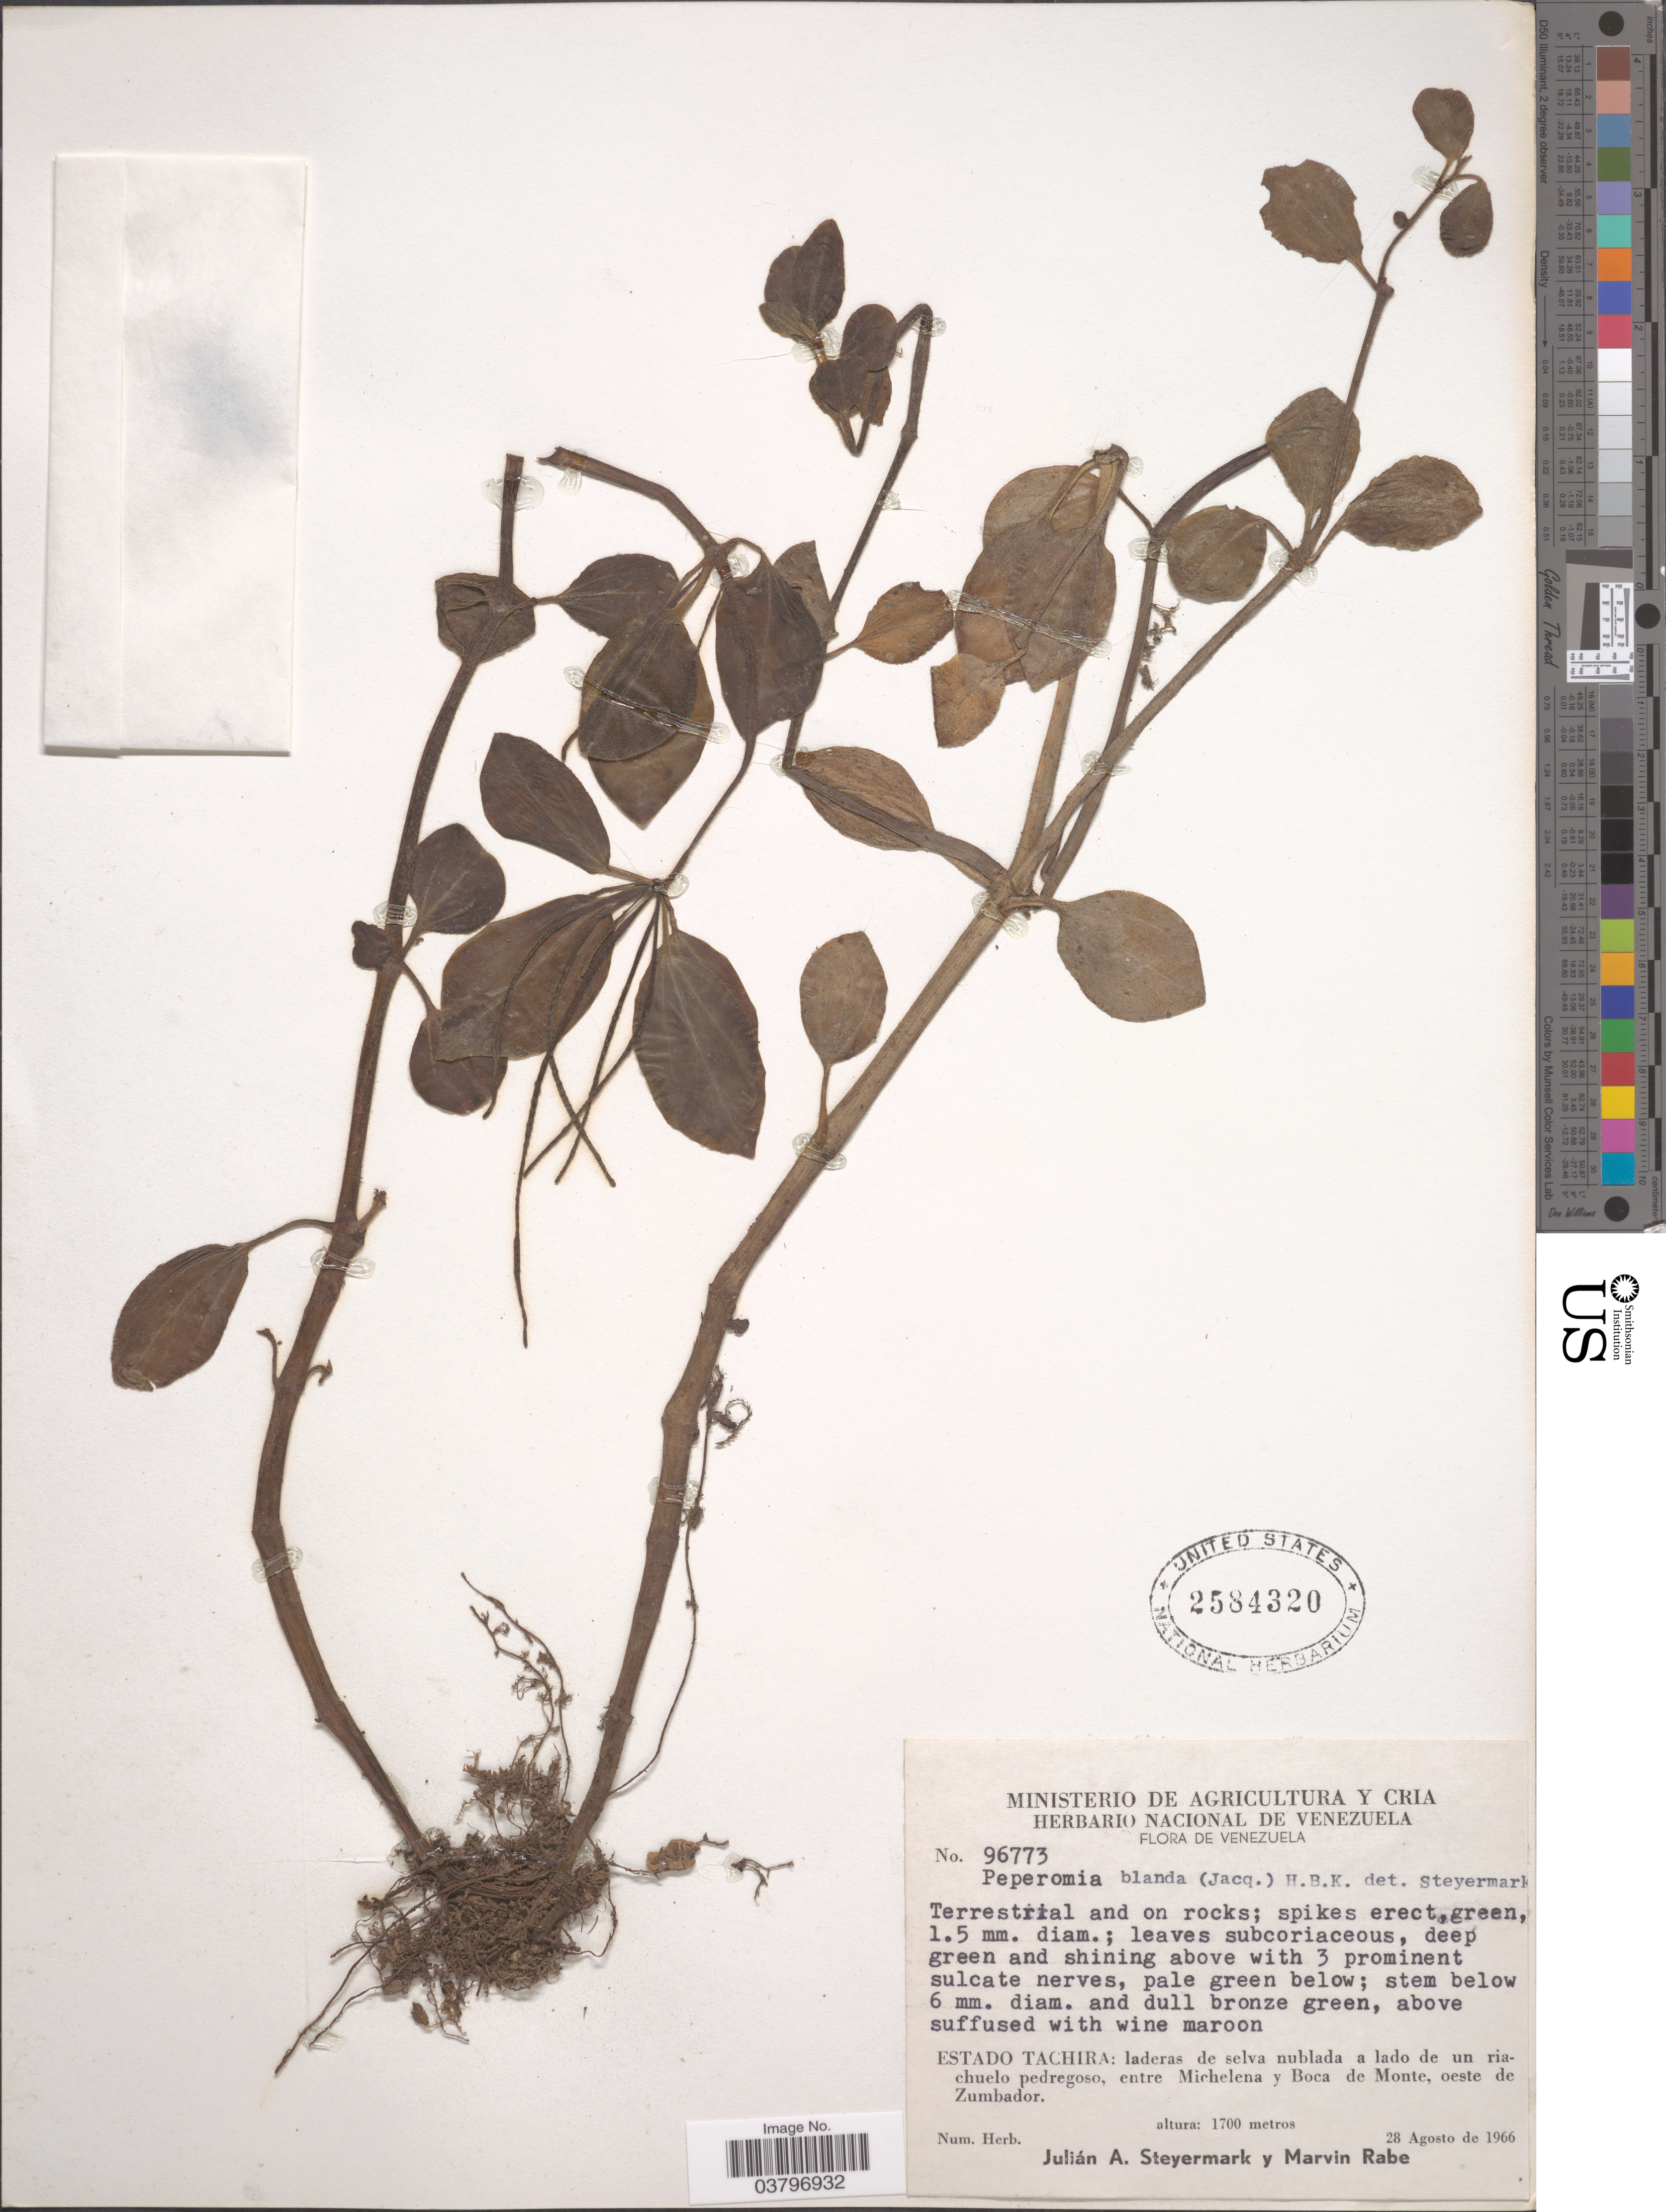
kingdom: Plantae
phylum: Tracheophyta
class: Magnoliopsida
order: Piperales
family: Piperaceae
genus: Peperomia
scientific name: Peperomia blanda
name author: (Jacq.) Kunth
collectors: J. Steyermark & M. Rabe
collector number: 96773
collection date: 1966-08-28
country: Venezuela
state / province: Tachira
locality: Laderas de selva nublada a lado de un riachuelo pedregoso, entre Michelena y Boca de Monte, oeste de Zumbador.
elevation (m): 1700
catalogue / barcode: US 2584320